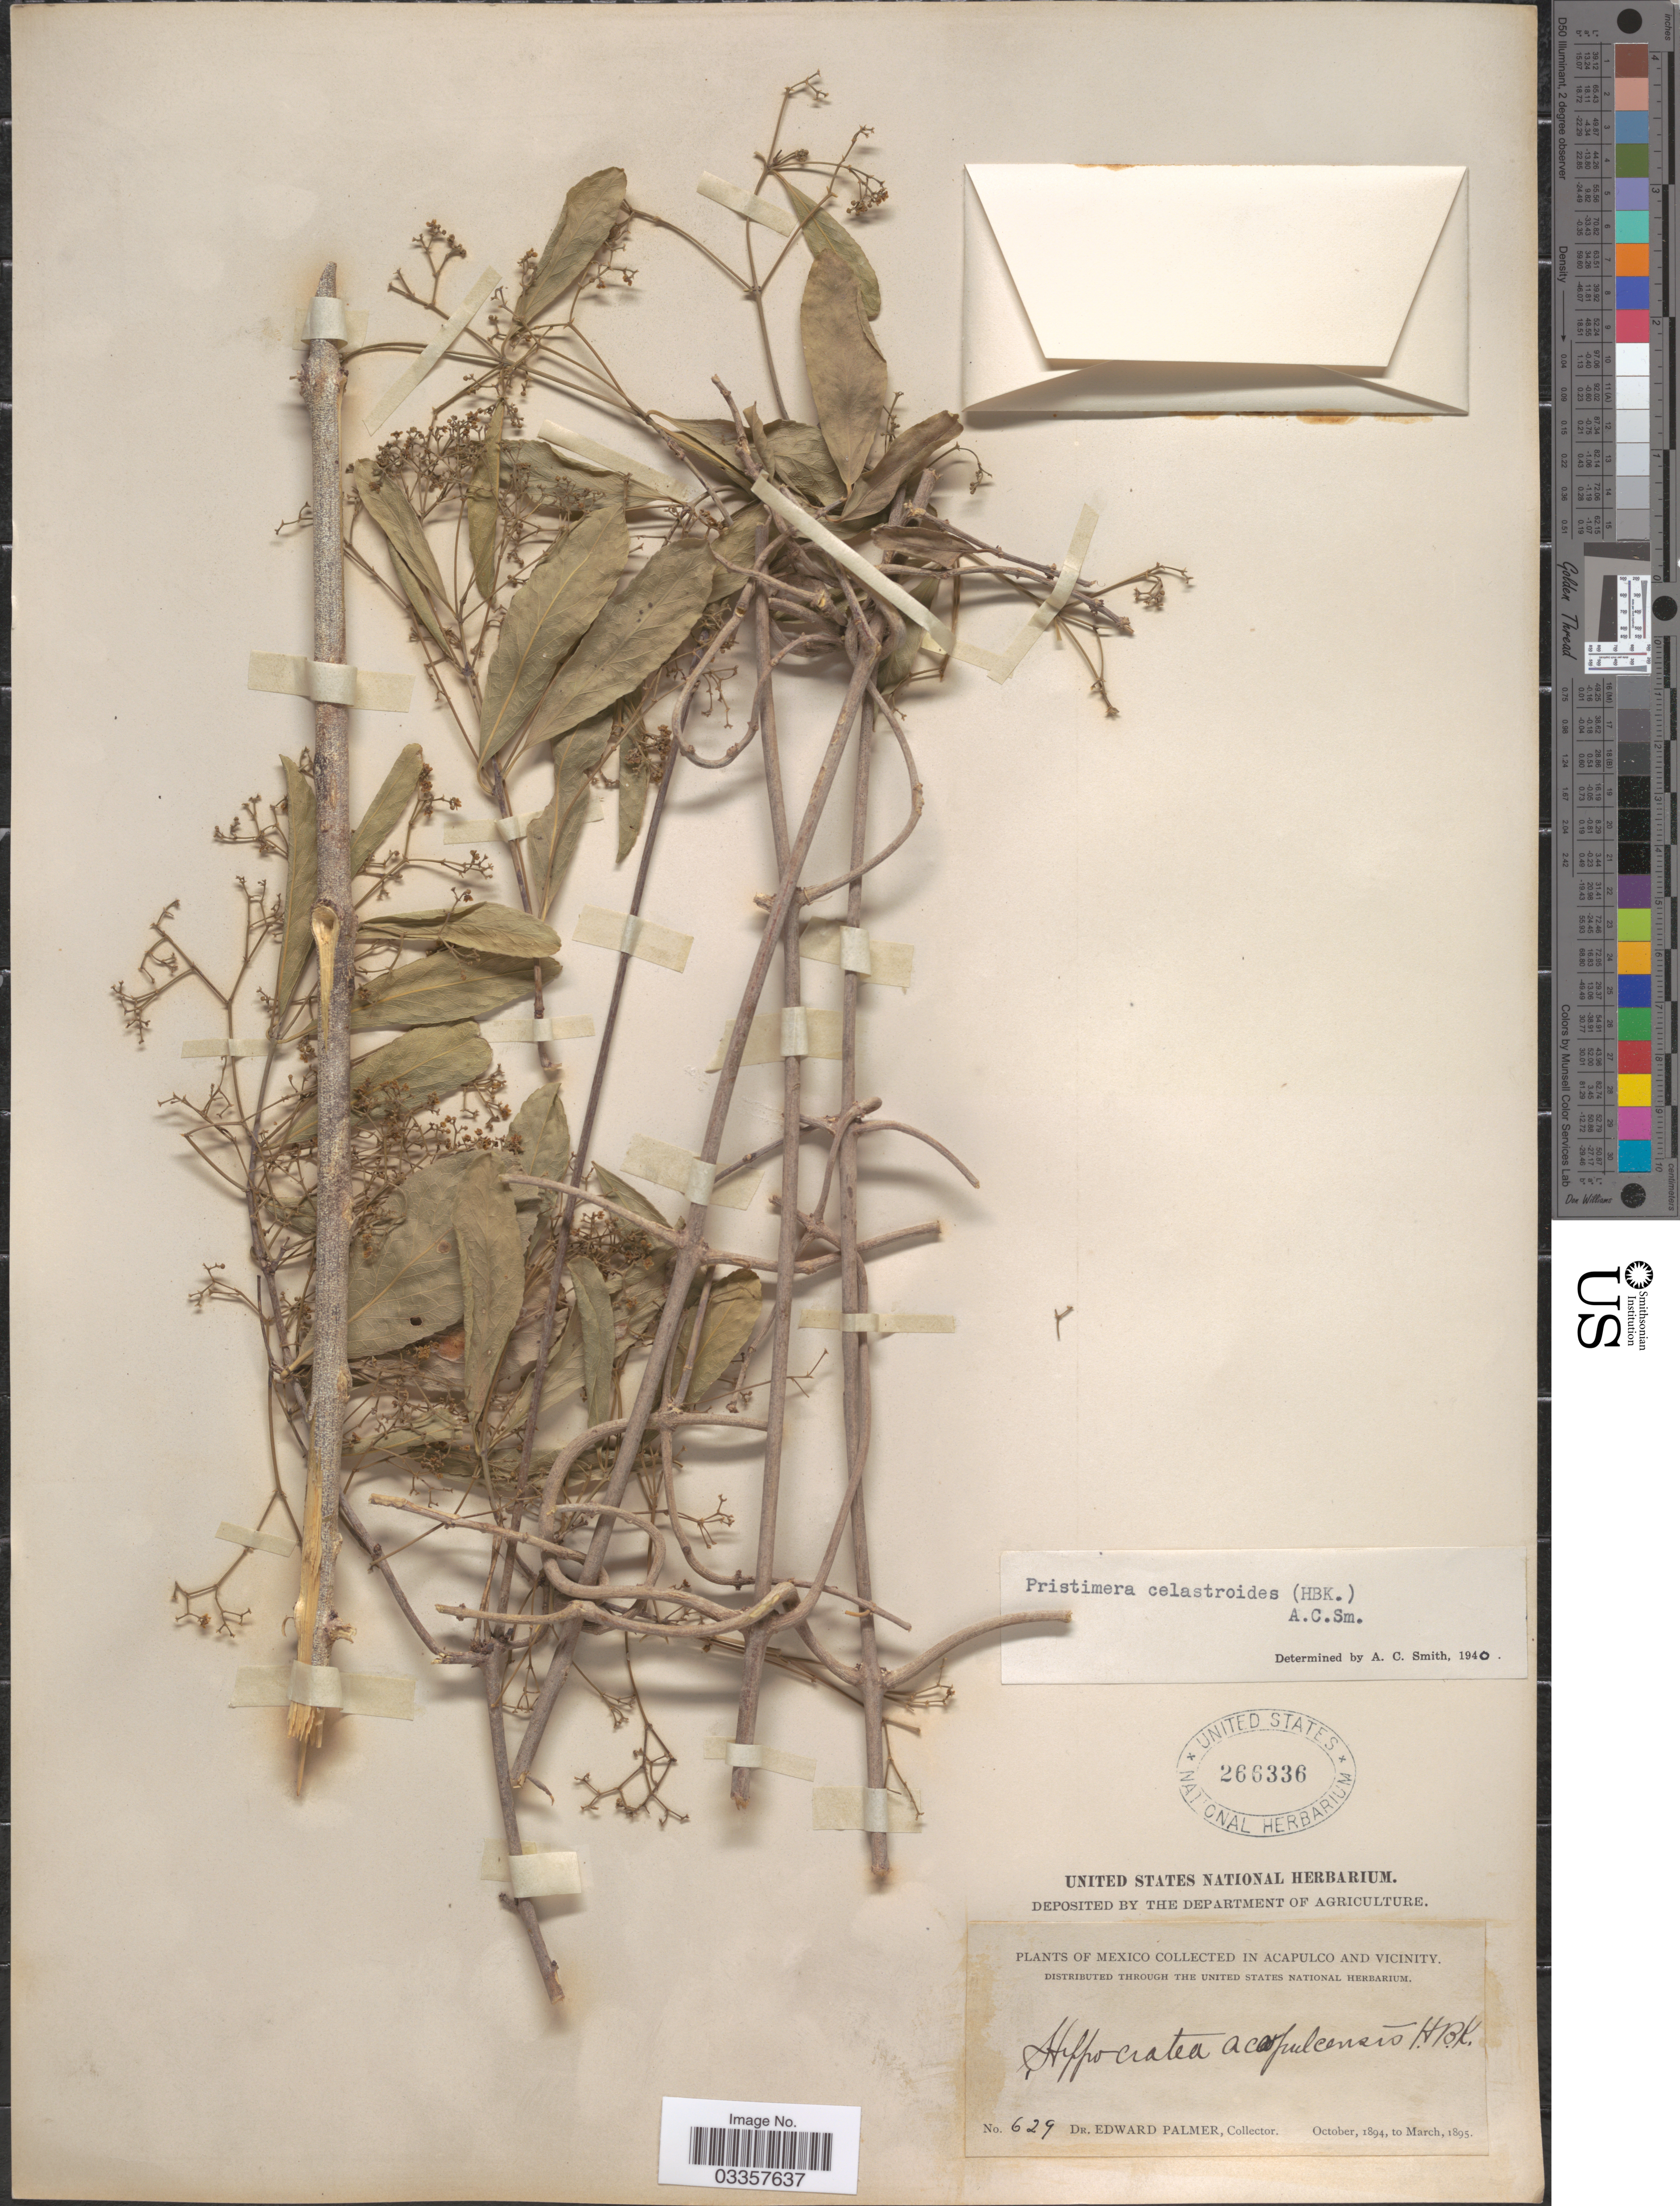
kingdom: Plantae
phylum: Tracheophyta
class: Magnoliopsida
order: Celastrales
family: Celastraceae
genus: Pristimera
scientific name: Pristimera celastroides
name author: (Kunth) A.C. Sm.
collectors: E. Palmer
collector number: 629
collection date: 1894-10/1895-03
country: Mexico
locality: Acapulco and vicinity.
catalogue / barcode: US 266336